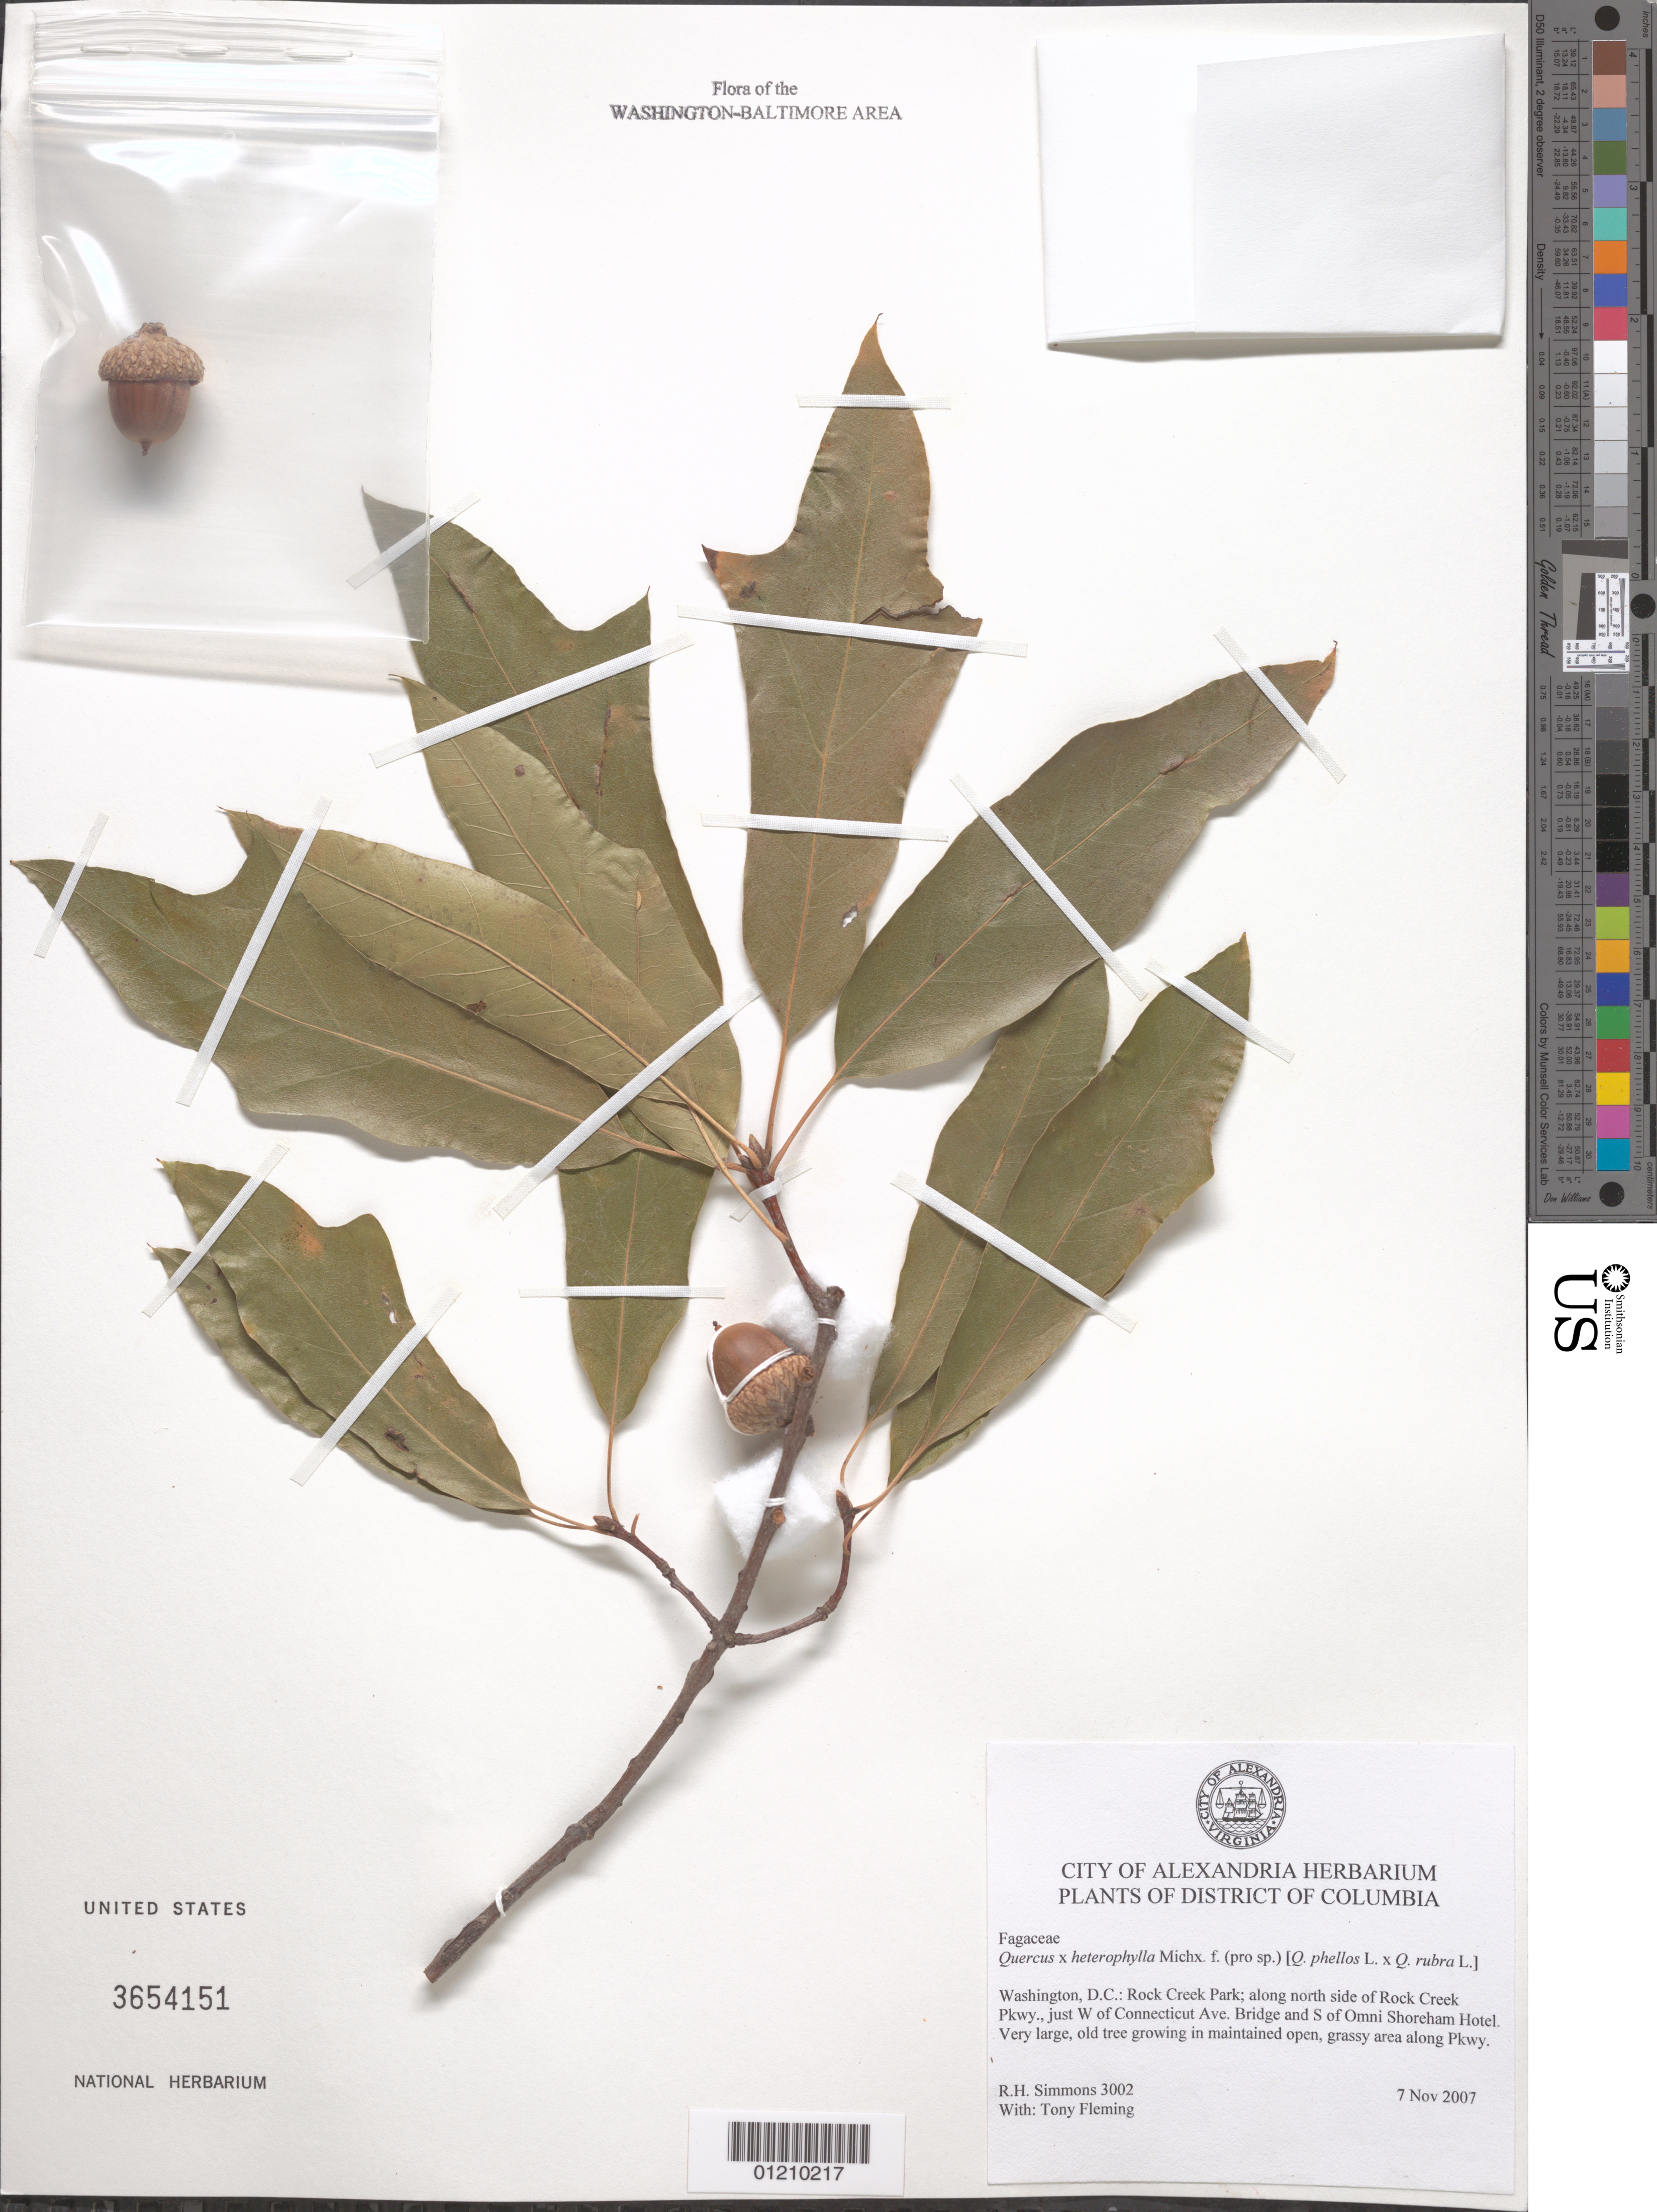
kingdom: Plantae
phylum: Tracheophyta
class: Magnoliopsida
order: Fagales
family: Fagaceae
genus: Quercus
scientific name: Quercus x heterophylla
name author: Michx.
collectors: R. H. Simmons & T. Fleming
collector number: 3002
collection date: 2007-11-07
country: United States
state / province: District of Columbia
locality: Rock Creek Park; along north side of Rock Creek Pkwy; just W of Connecticut Ave. Bridge and S of Omni Shoreham Hotel.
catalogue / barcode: US 3654151